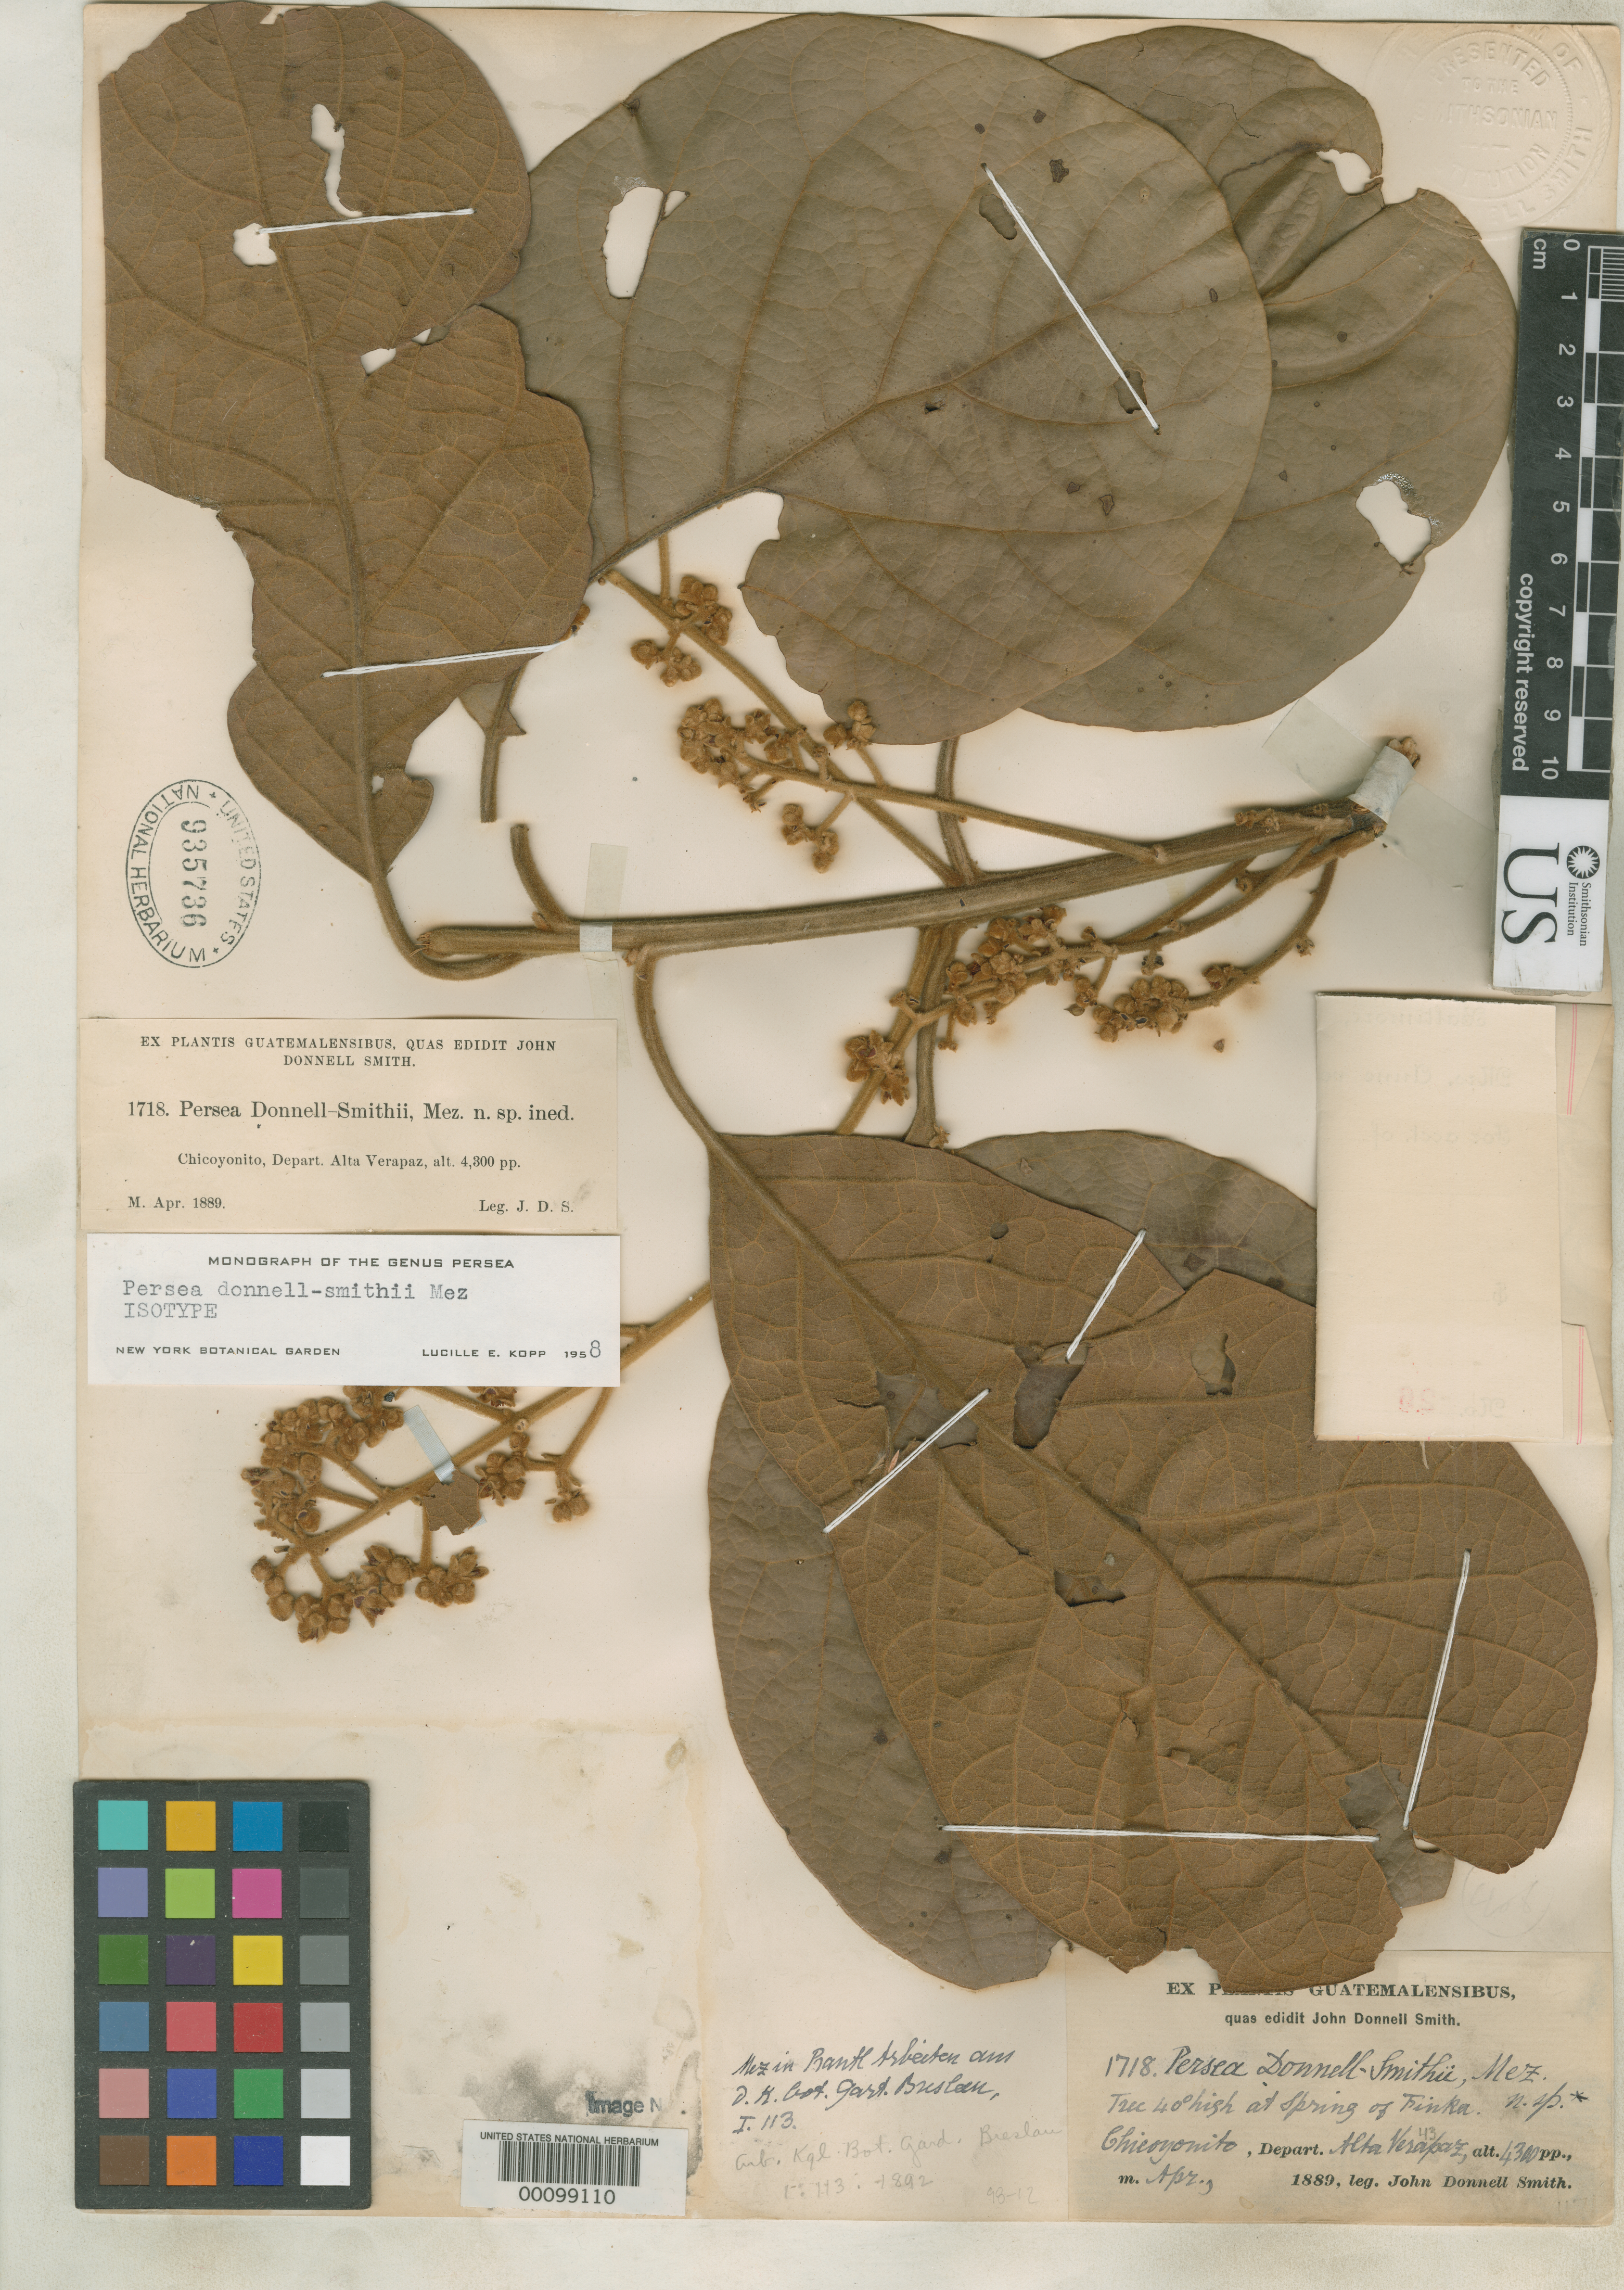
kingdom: Plantae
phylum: Tracheophyta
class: Magnoliopsida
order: Laurales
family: Lauraceae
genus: Persea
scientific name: Persea donnell-smithii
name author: Mez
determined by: Kopp, L. E., (NY), New York Botanical Garden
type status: Isolectotype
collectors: J. Donnell Smith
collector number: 1718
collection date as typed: Apr 1889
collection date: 1889-04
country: Guatemala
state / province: Alta Verapaz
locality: Chicoyonito.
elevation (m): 1311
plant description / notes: One of two syntypes cited in protologue; annotated (1958) and cited (1966) by Kopp as "isotype".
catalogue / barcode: US 935736